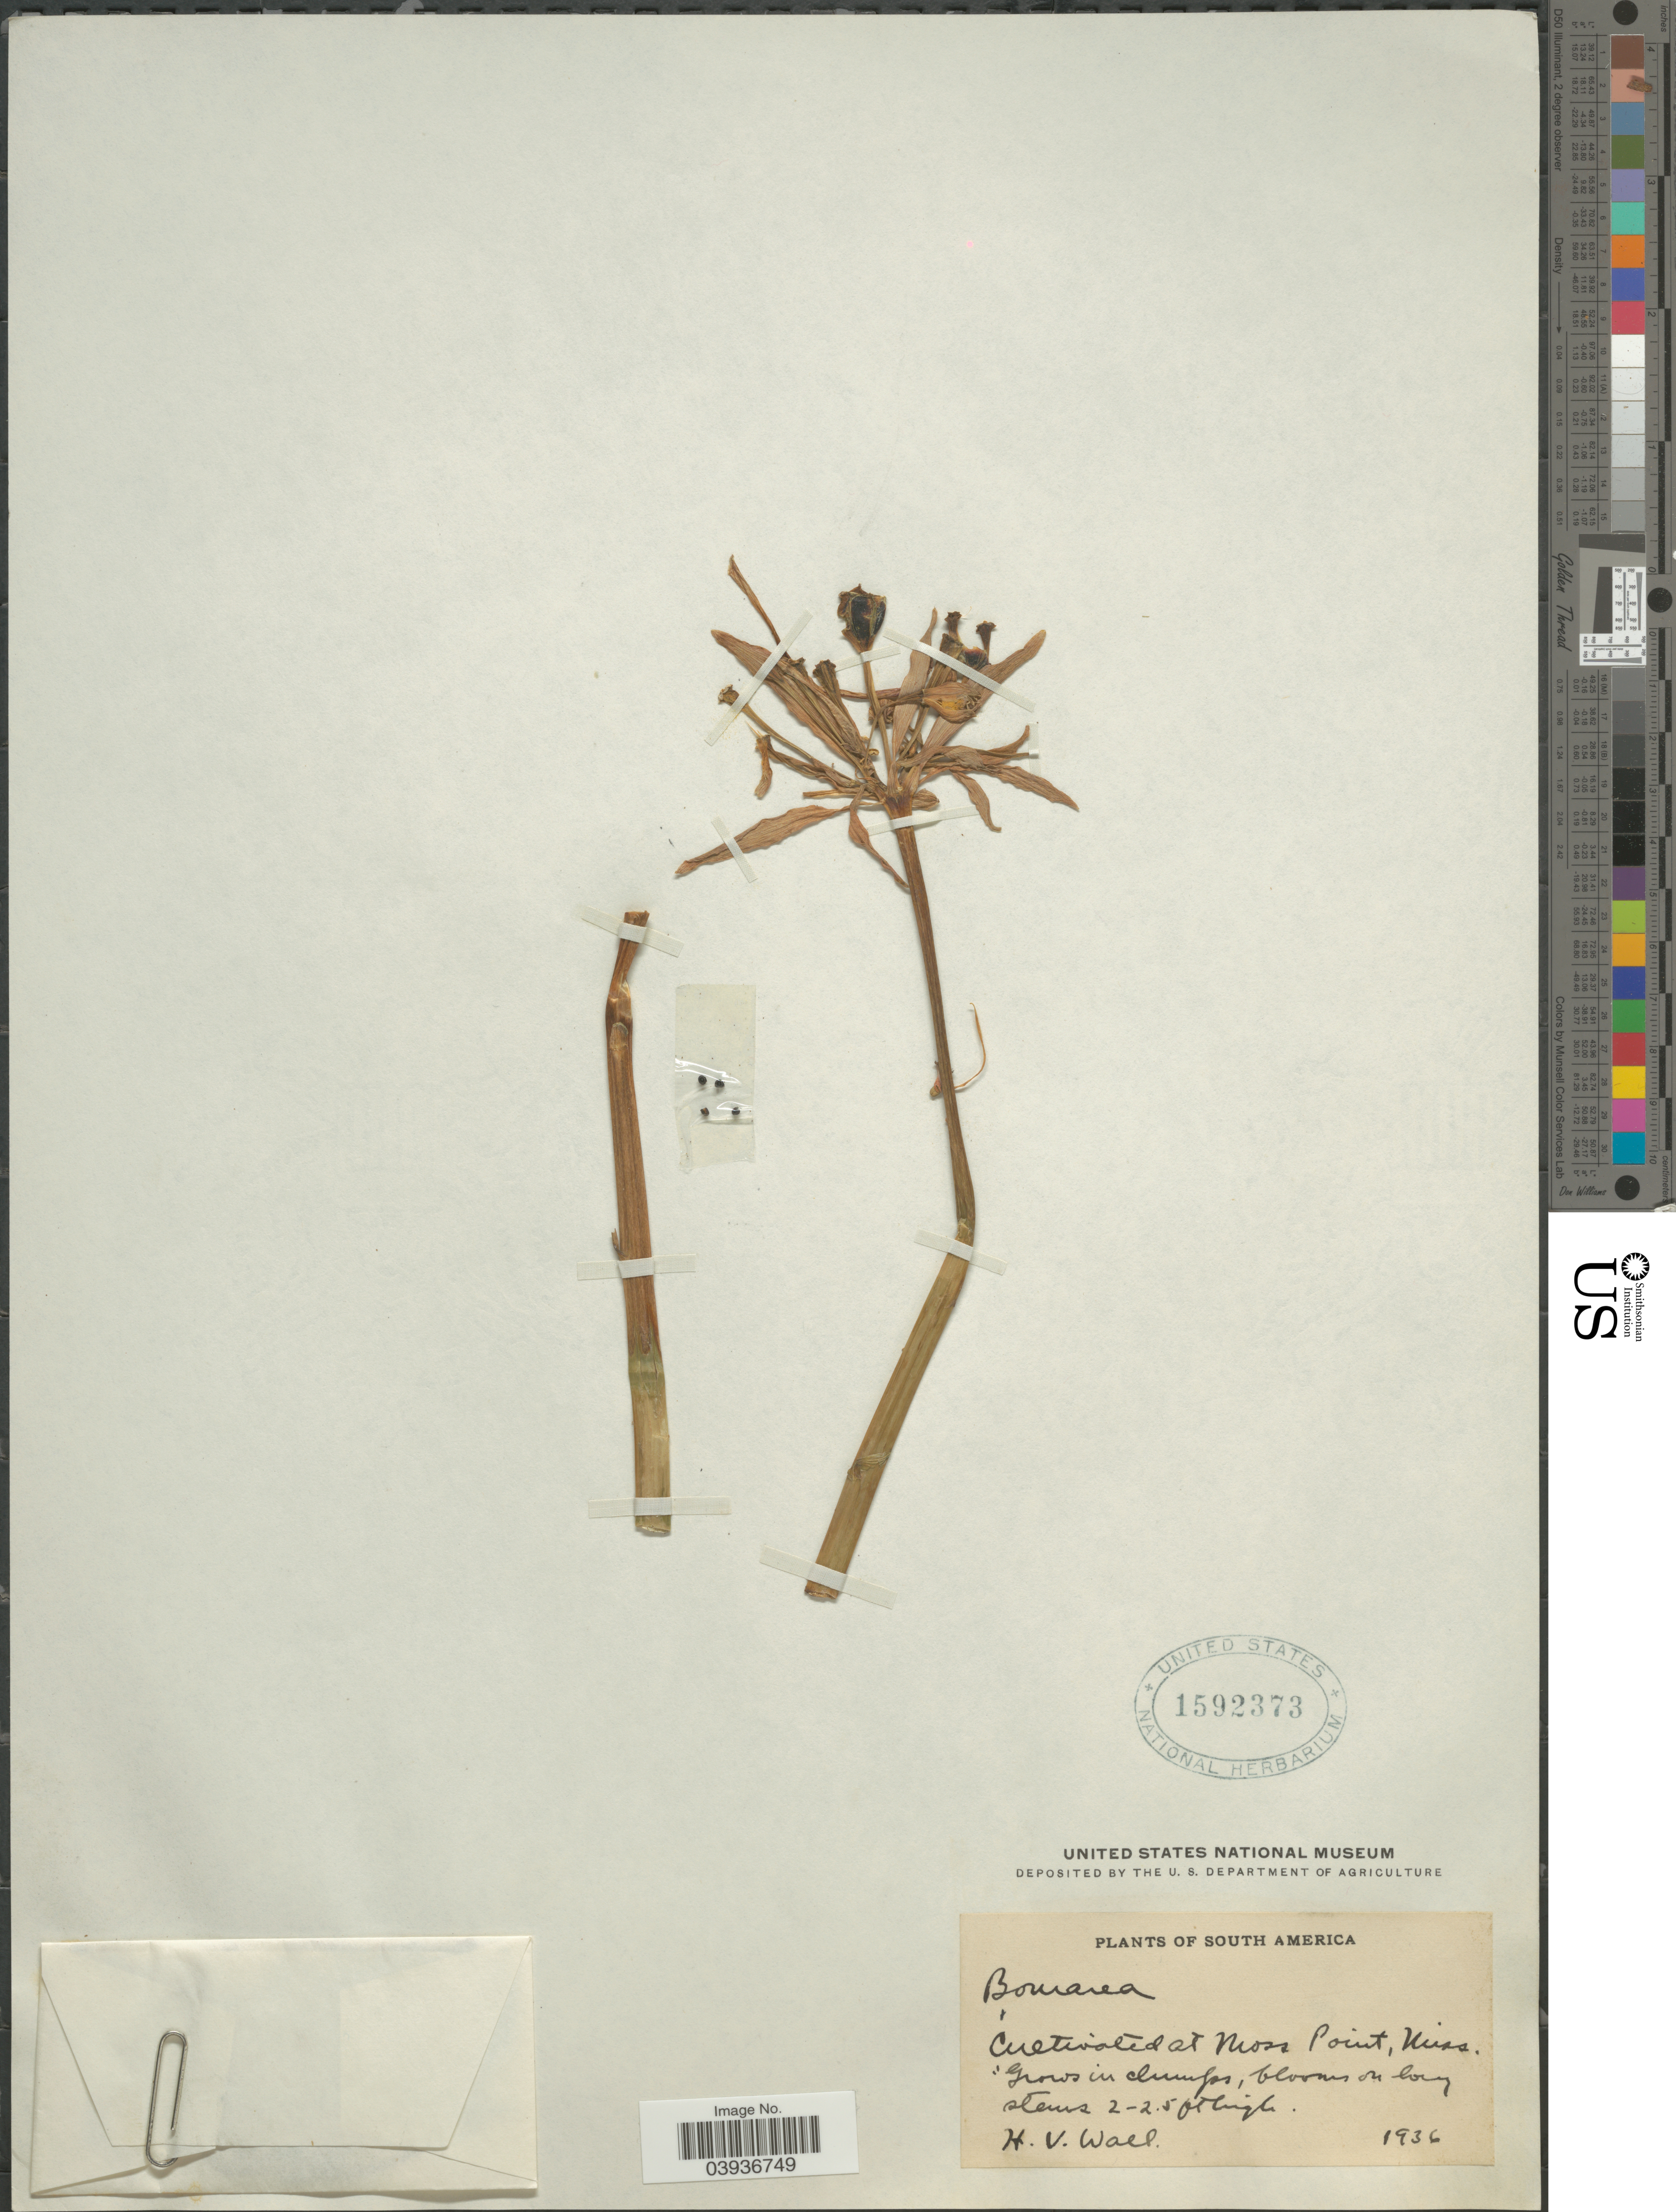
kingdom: Plantae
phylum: Tracheophyta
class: Liliopsida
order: Liliales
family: Alstroemeriaceae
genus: Alstroemeria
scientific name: Alstroemeria sp.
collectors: H. Wall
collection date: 1936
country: United States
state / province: Mississippi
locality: At Moss Point.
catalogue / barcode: US 1592373